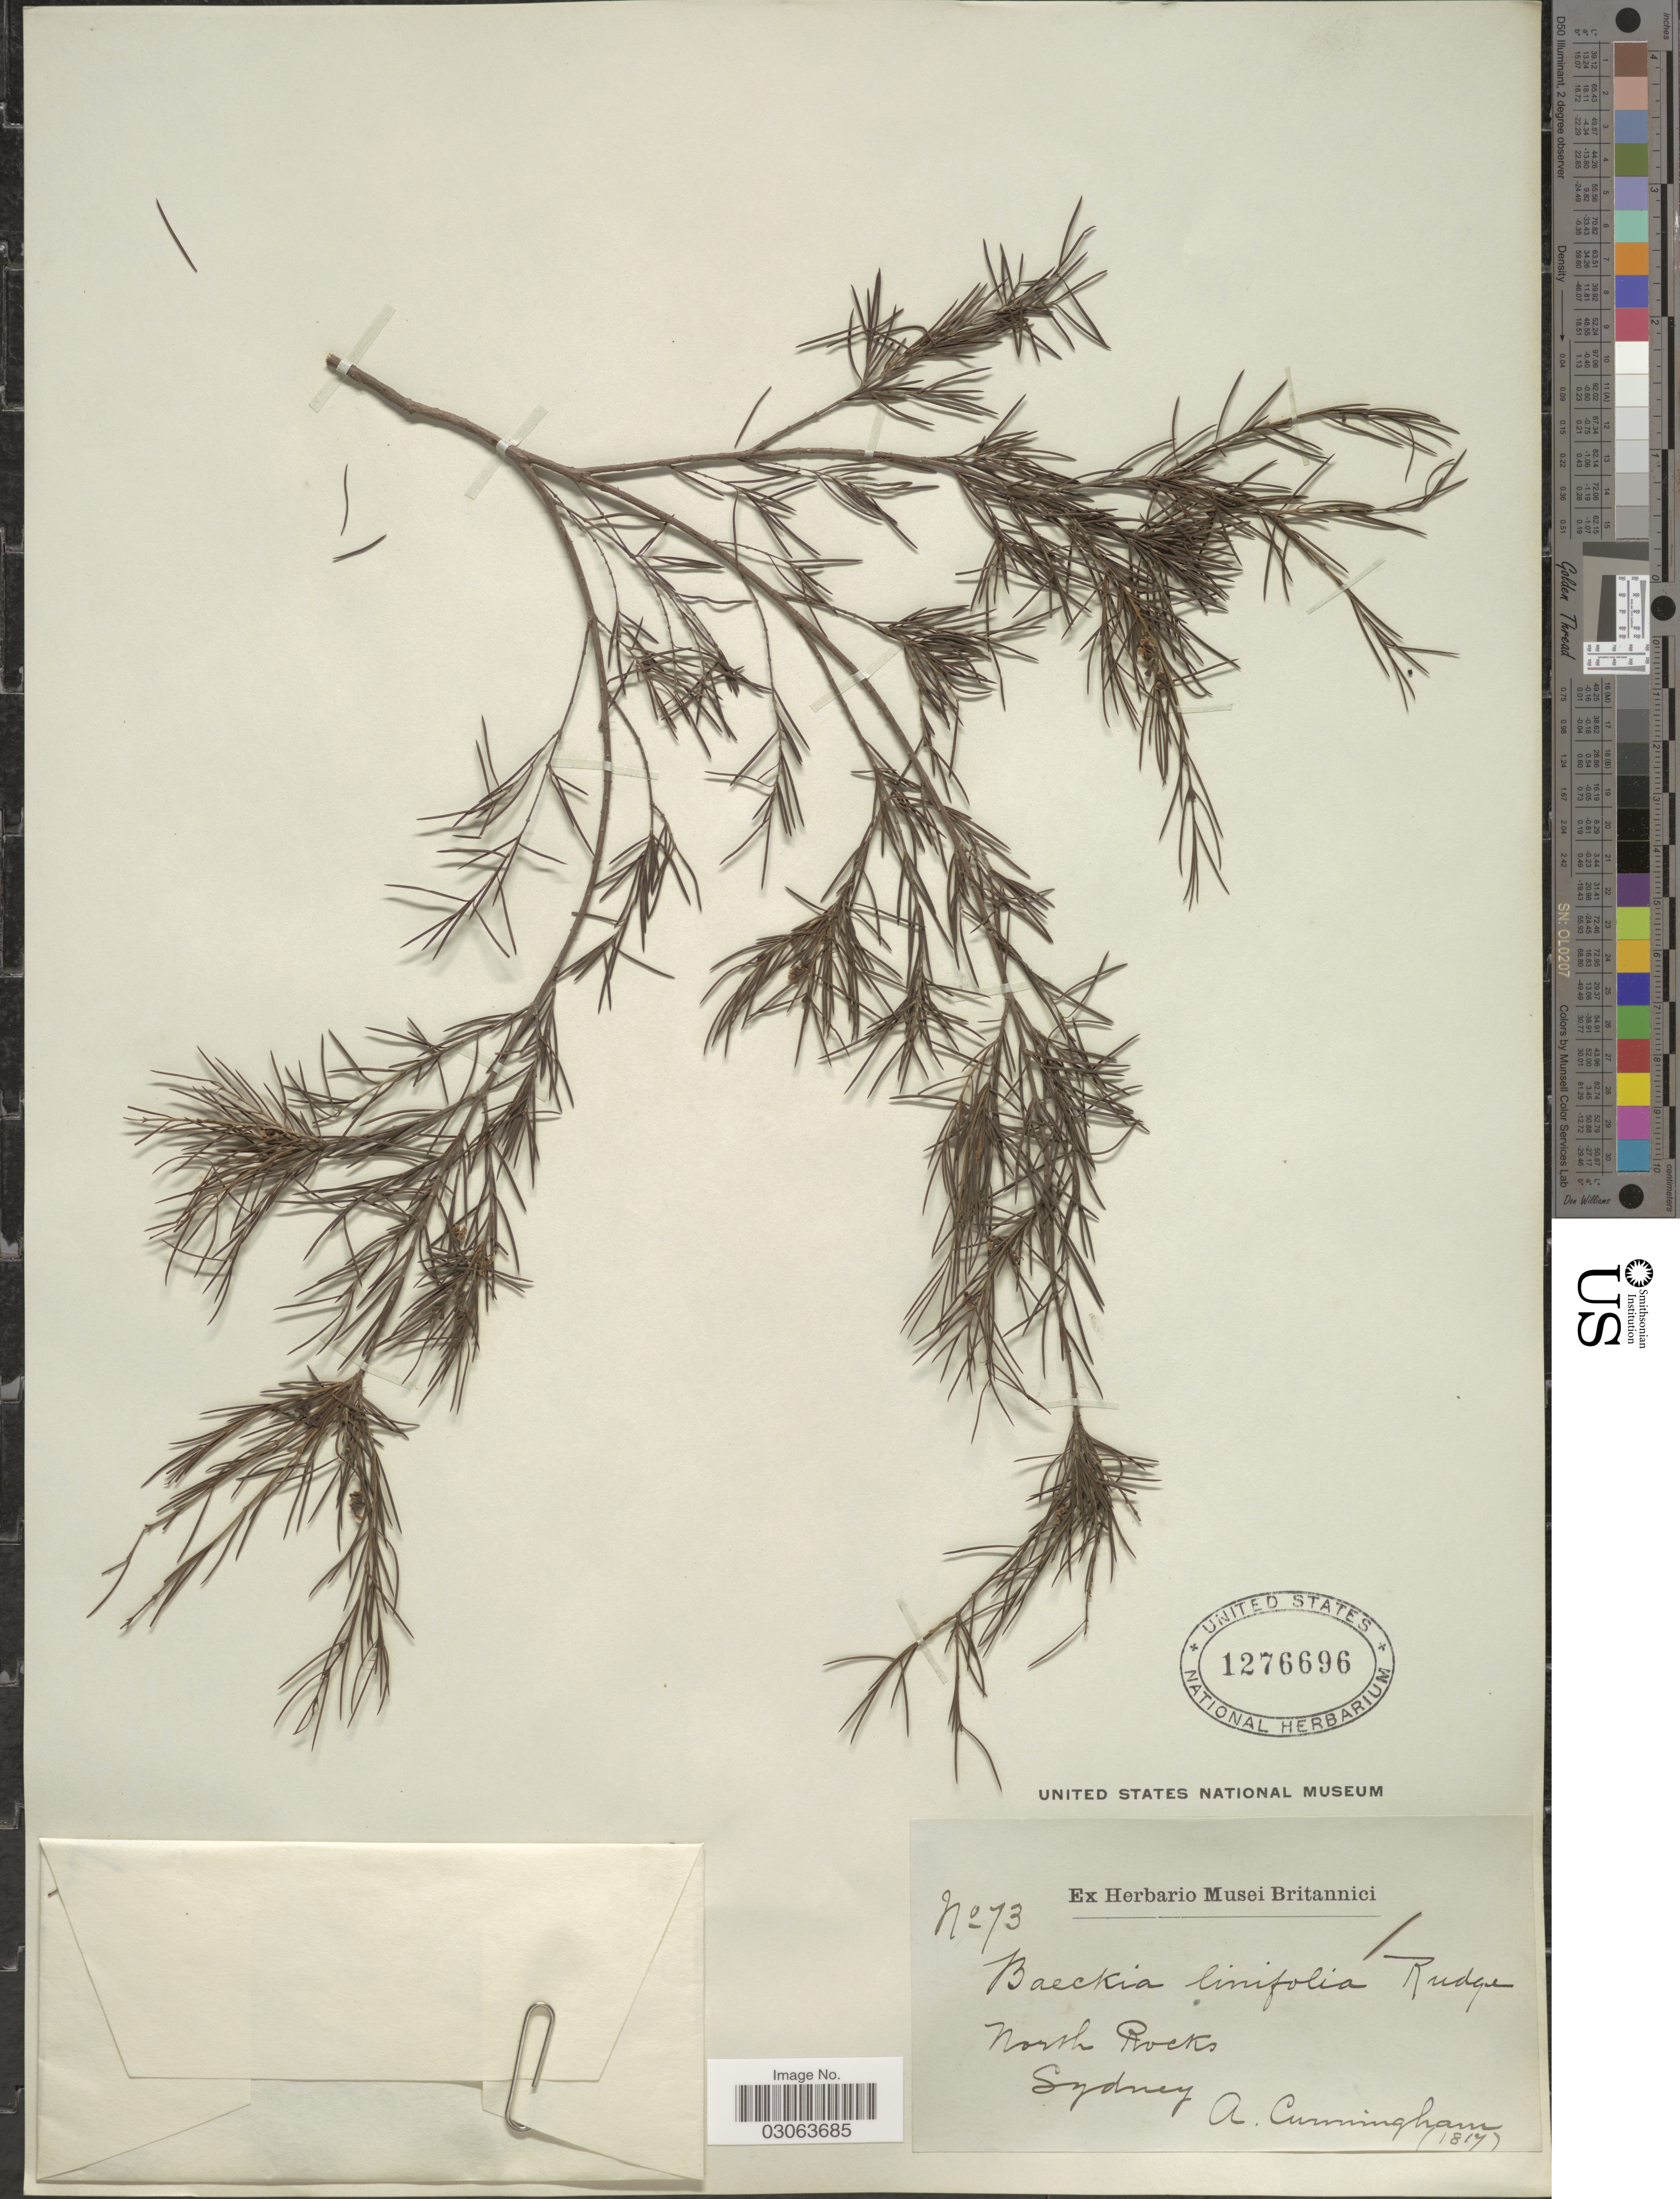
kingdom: Plantae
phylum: Tracheophyta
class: Magnoliopsida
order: Myrtales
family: Myrtaceae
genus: Baeckea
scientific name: Baeckea linifolia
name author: Rudge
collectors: A. Cunningham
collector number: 73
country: Australia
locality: North Rocks, Sydney.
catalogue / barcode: US 1276696